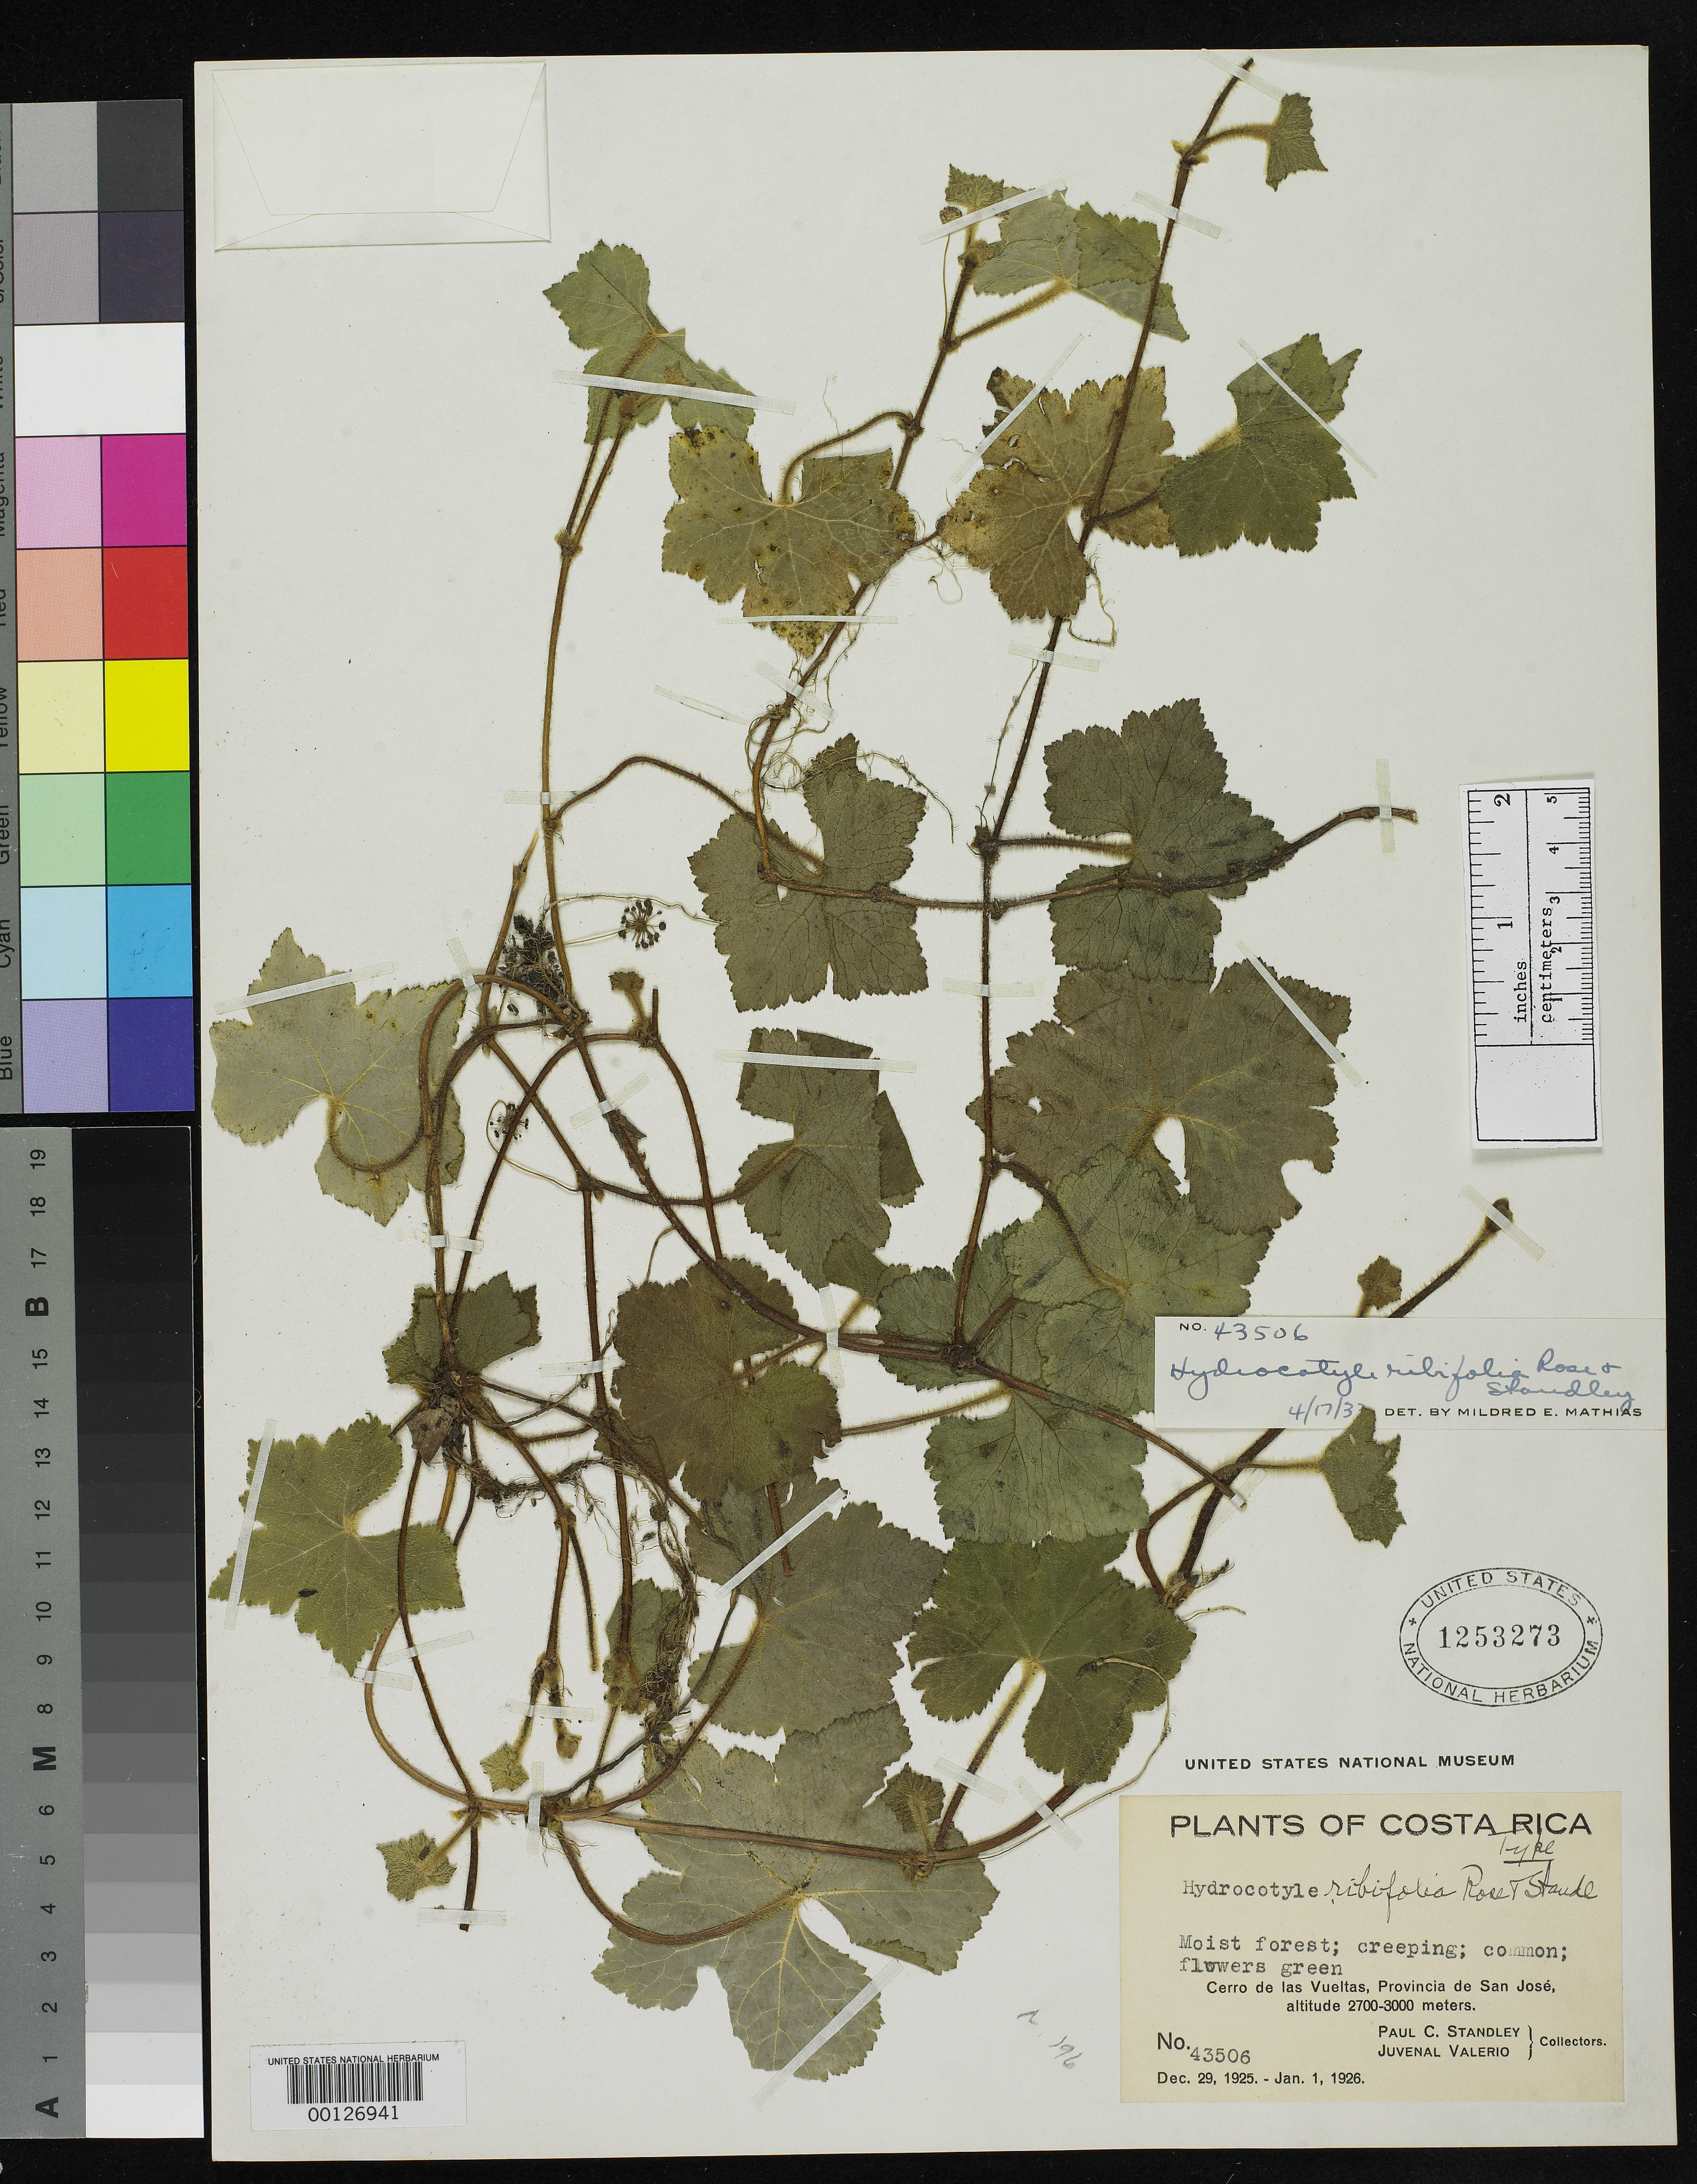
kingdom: Plantae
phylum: Tracheophyta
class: Magnoliopsida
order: Apiales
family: Araliaceae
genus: Hydrocotyle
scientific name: Hydrocotyle ribifolia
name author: Rose & Standl.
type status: Holotype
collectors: P. C. Standley & J. Valerio R.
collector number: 43506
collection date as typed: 31 Dec 1925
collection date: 1925-12-31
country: Costa Rica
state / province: San José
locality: Cerro de Las Vueltas.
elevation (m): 3000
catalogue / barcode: US 1253273